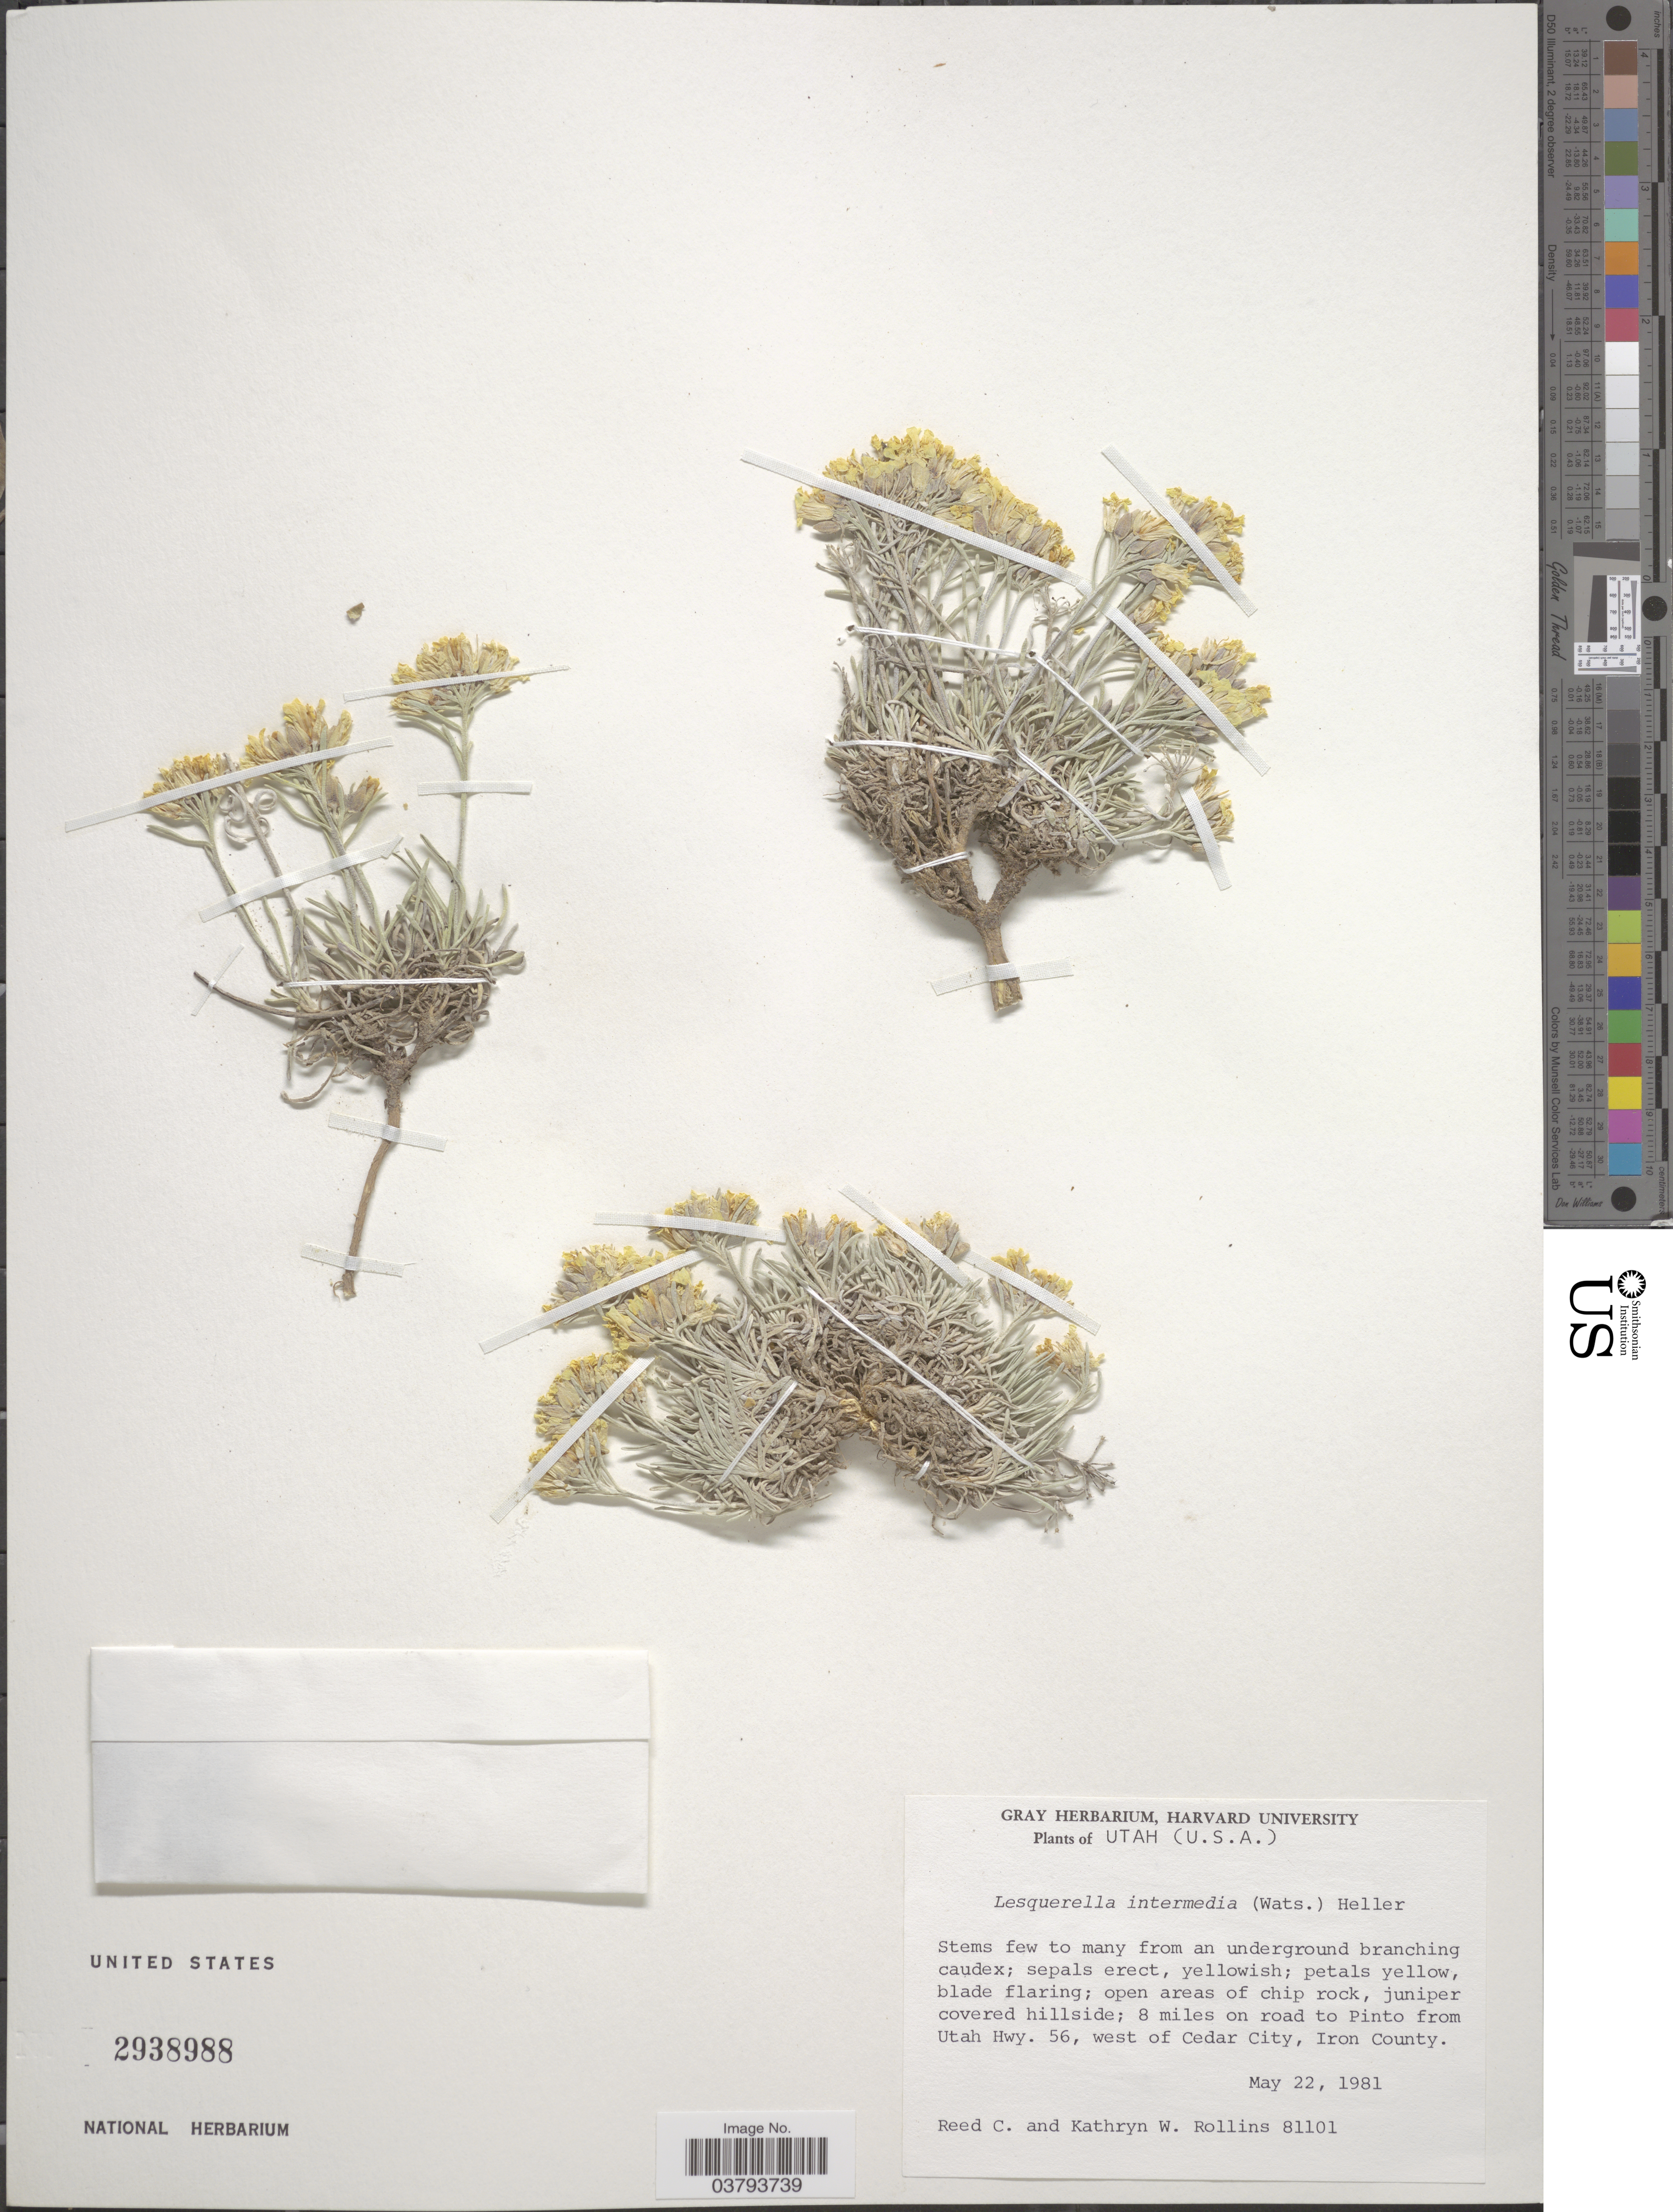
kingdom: Plantae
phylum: Tracheophyta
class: Magnoliopsida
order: Brassicales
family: Brassicaceae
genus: Lesquerella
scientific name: Lesquerella intermedia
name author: (S. Watson) A. Heller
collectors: R. C. Rollins & K. W. Rollins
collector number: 81101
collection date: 1981-05-22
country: United States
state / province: Utah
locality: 8 miles on road to Pinto from Utah Hwy. 56, west of Cedar City, Iron County.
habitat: juniper covered hillside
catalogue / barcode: US 2938988